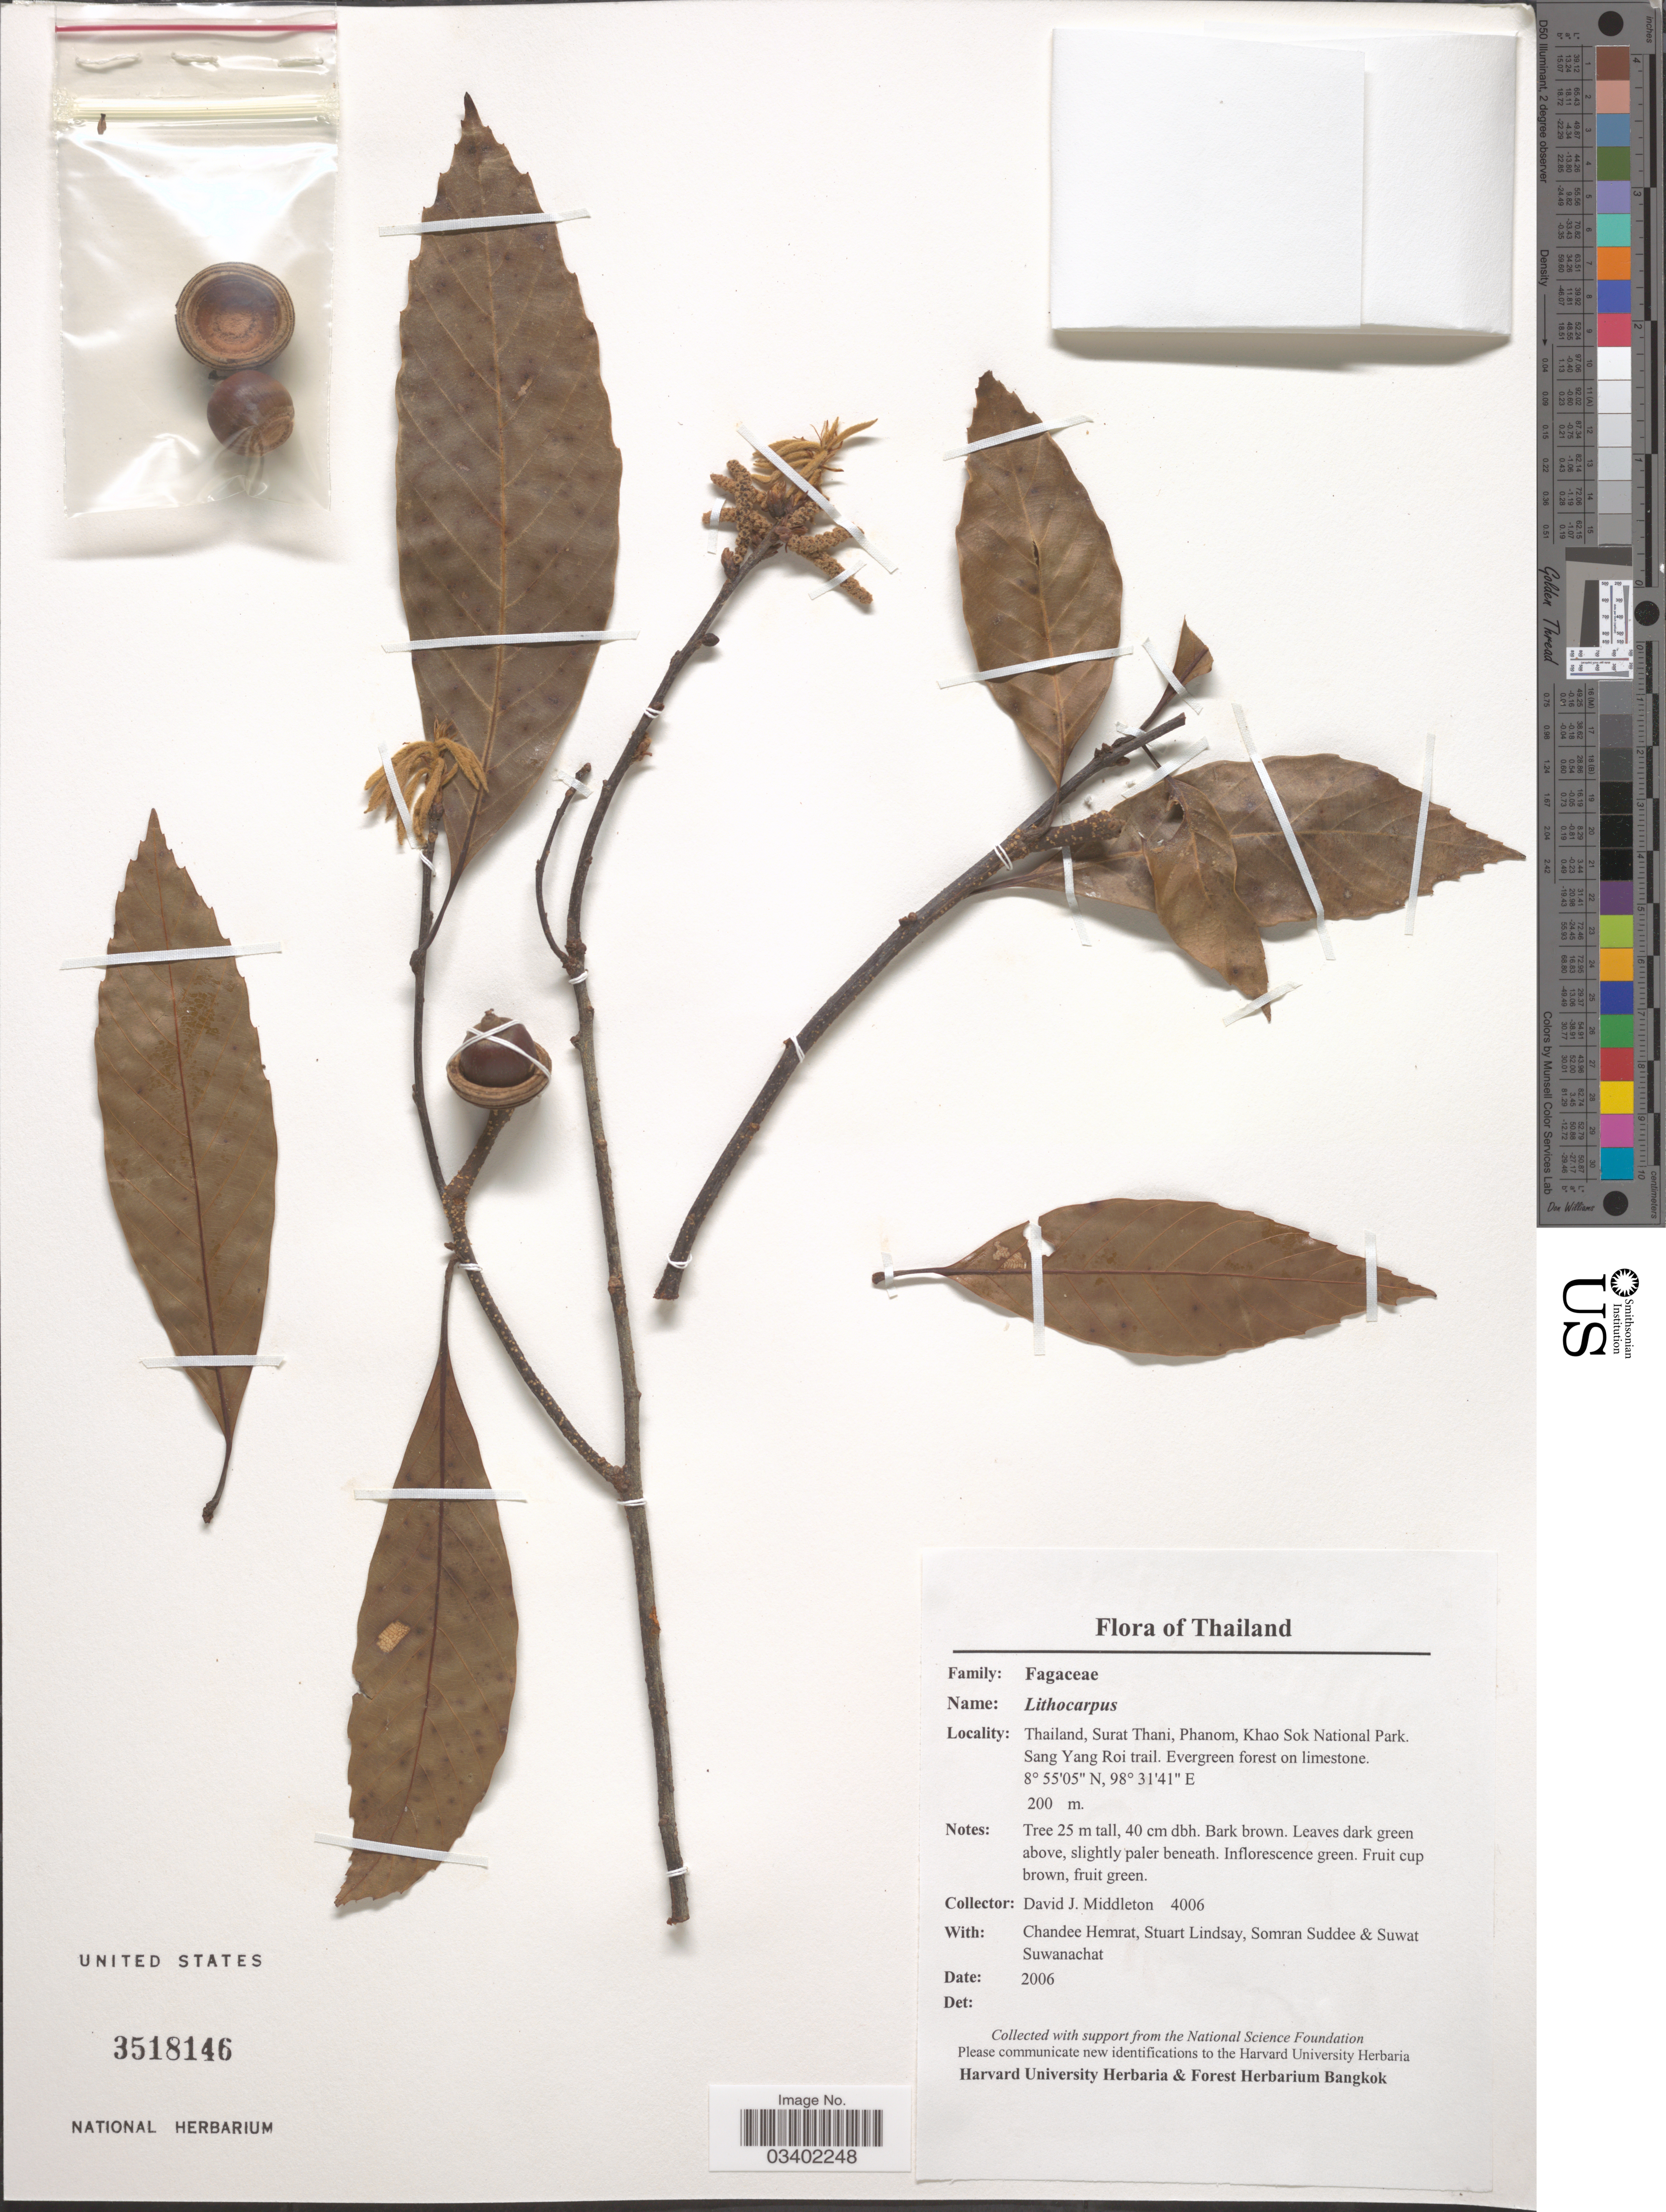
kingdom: Plantae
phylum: Tracheophyta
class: Magnoliopsida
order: Fagales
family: Fagaceae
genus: Lithocarpus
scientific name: Lithocarpus sp.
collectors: D. J. Middleton, C. Hemrat, S. Lindsay, S. Suddee & S. Suwanachat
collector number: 4006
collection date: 2006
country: Thailand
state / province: Surat Thani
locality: Phanom, Khao Sok National Park. Sang Yang Roi trail. Evergreen forest on limestone.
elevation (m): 200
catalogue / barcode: US 3518146